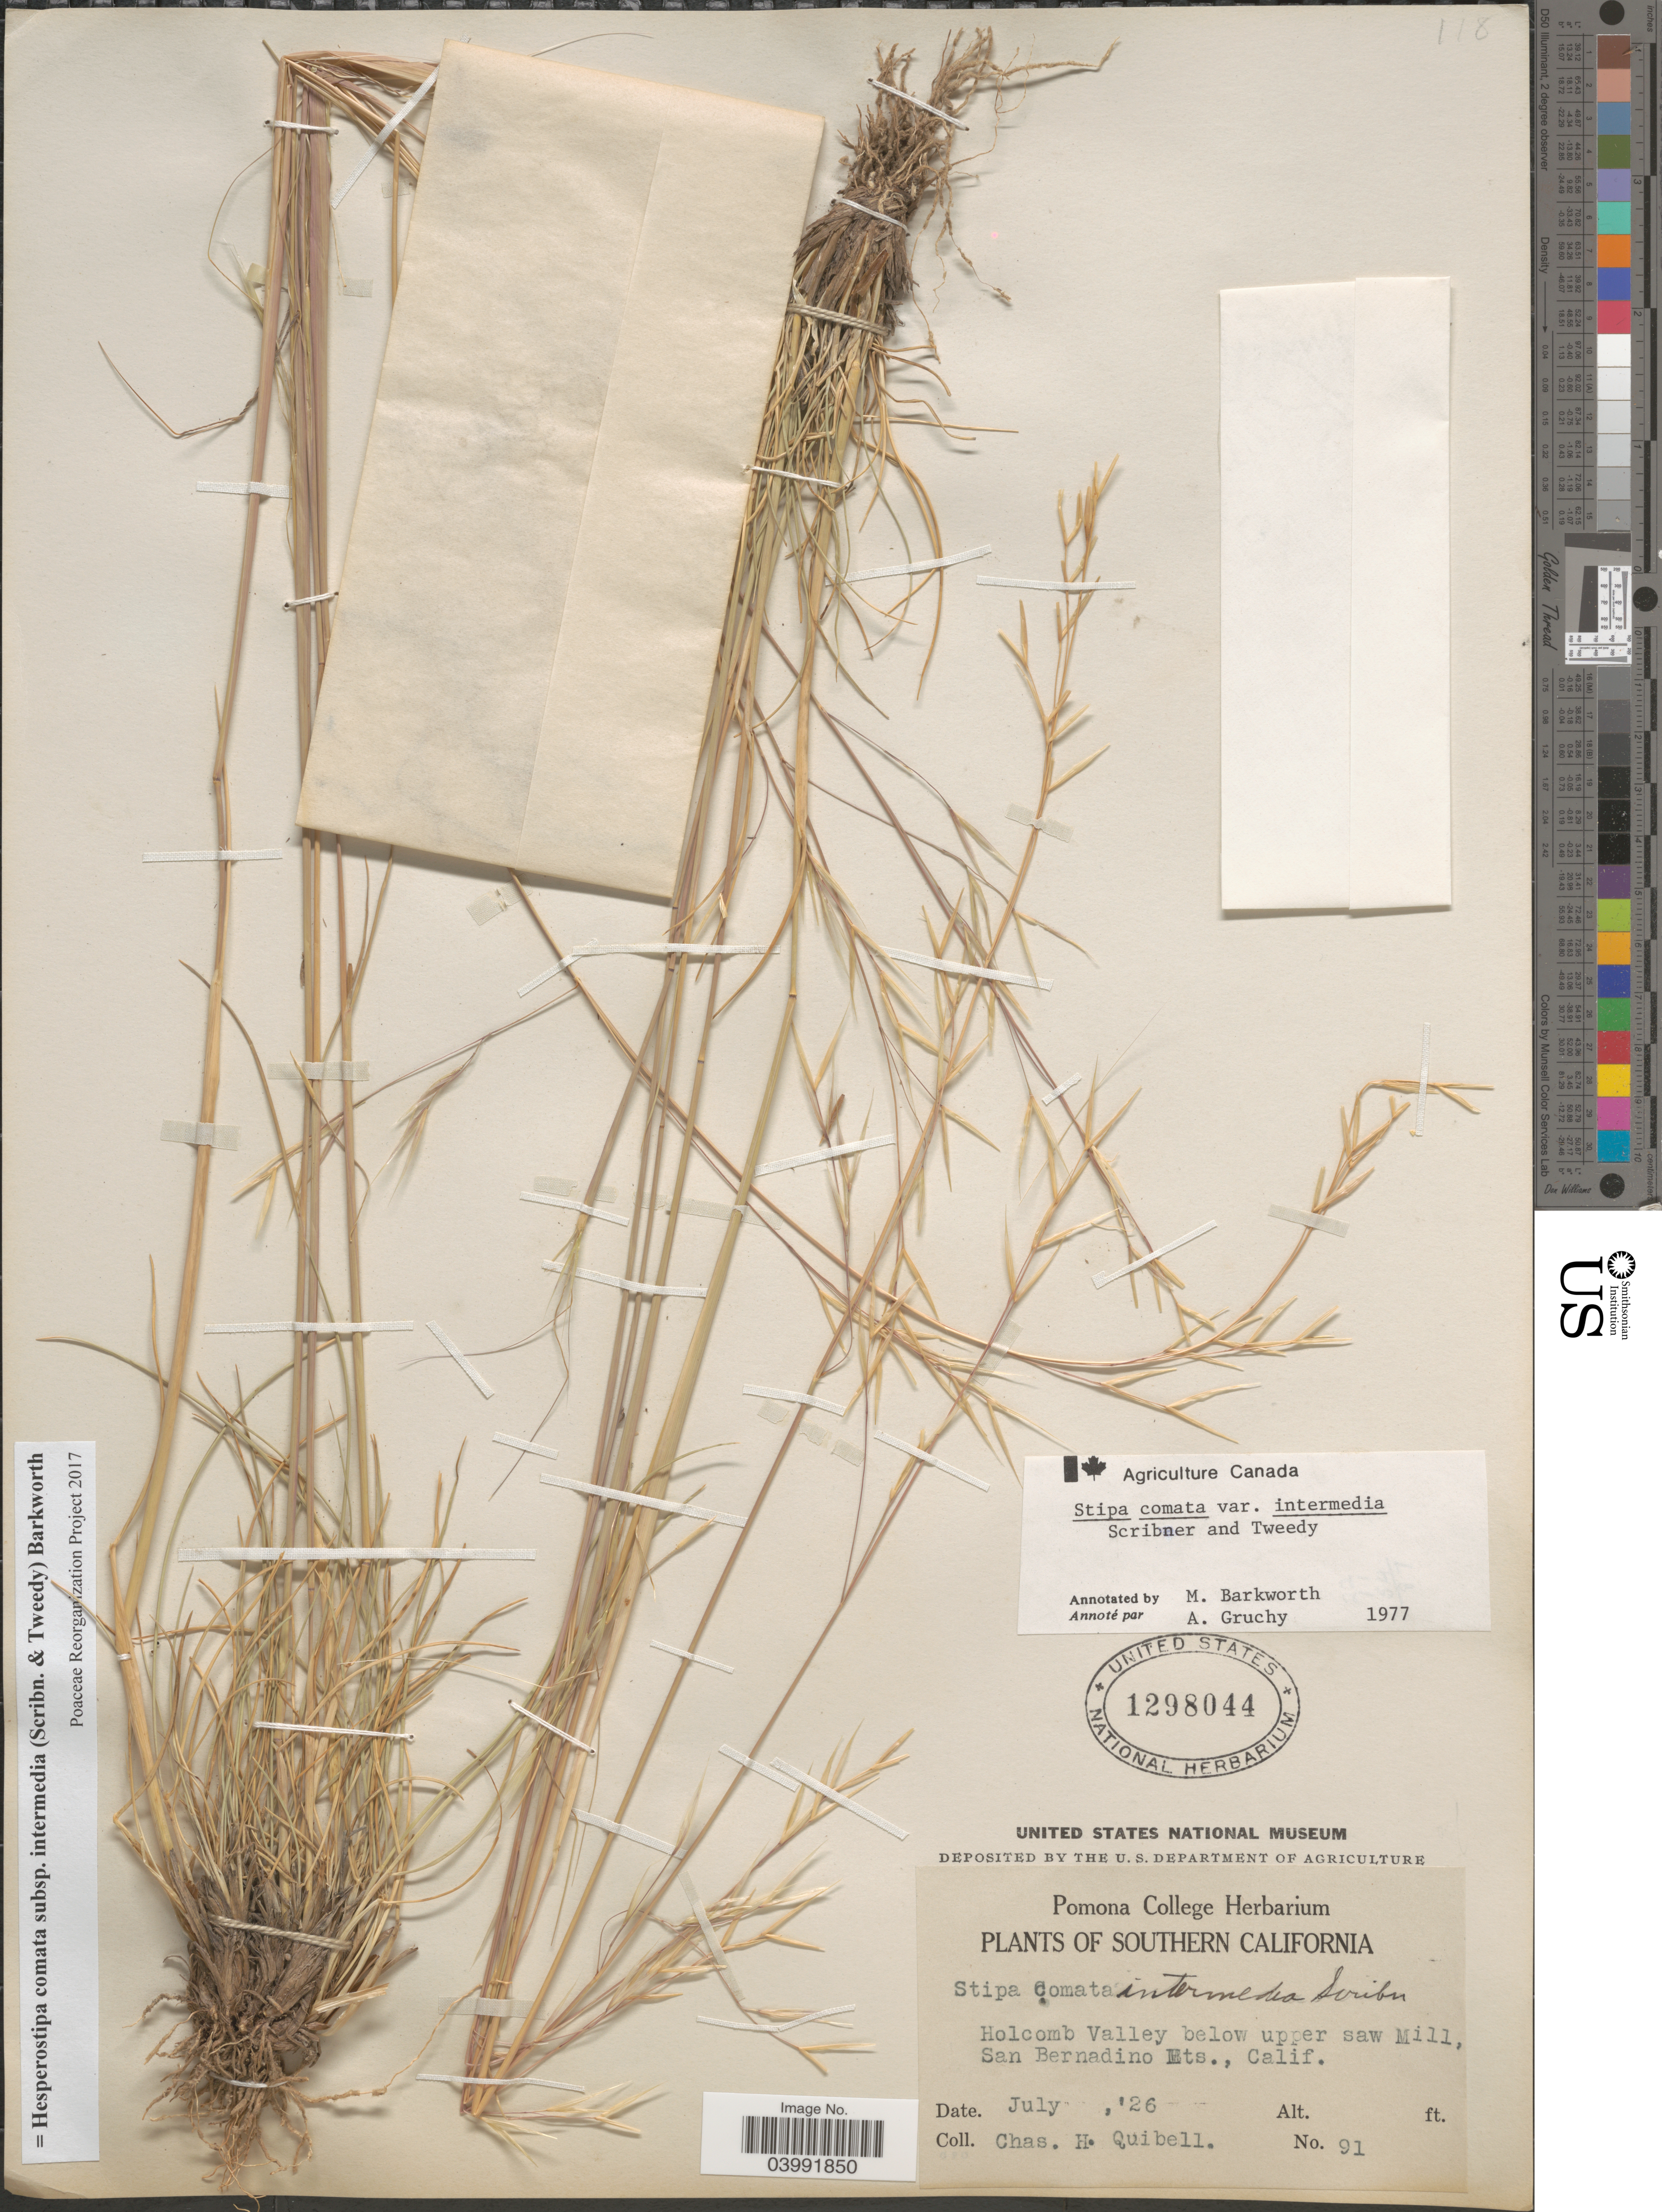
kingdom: Plantae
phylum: Tracheophyta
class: Liliopsida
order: Poales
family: Poaceae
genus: Hesperostipa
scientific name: Hesperostipa comata subsp. intermedia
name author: (Scribn. & Tweedy) Barkworth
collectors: C. Quibell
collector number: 91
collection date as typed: Transcribed d/m/y: /7/26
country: United States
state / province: California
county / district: San Bernardino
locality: Southern California. Holcomb Valley below upper saw Mill, San Bernardino Mts.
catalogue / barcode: US 1298044